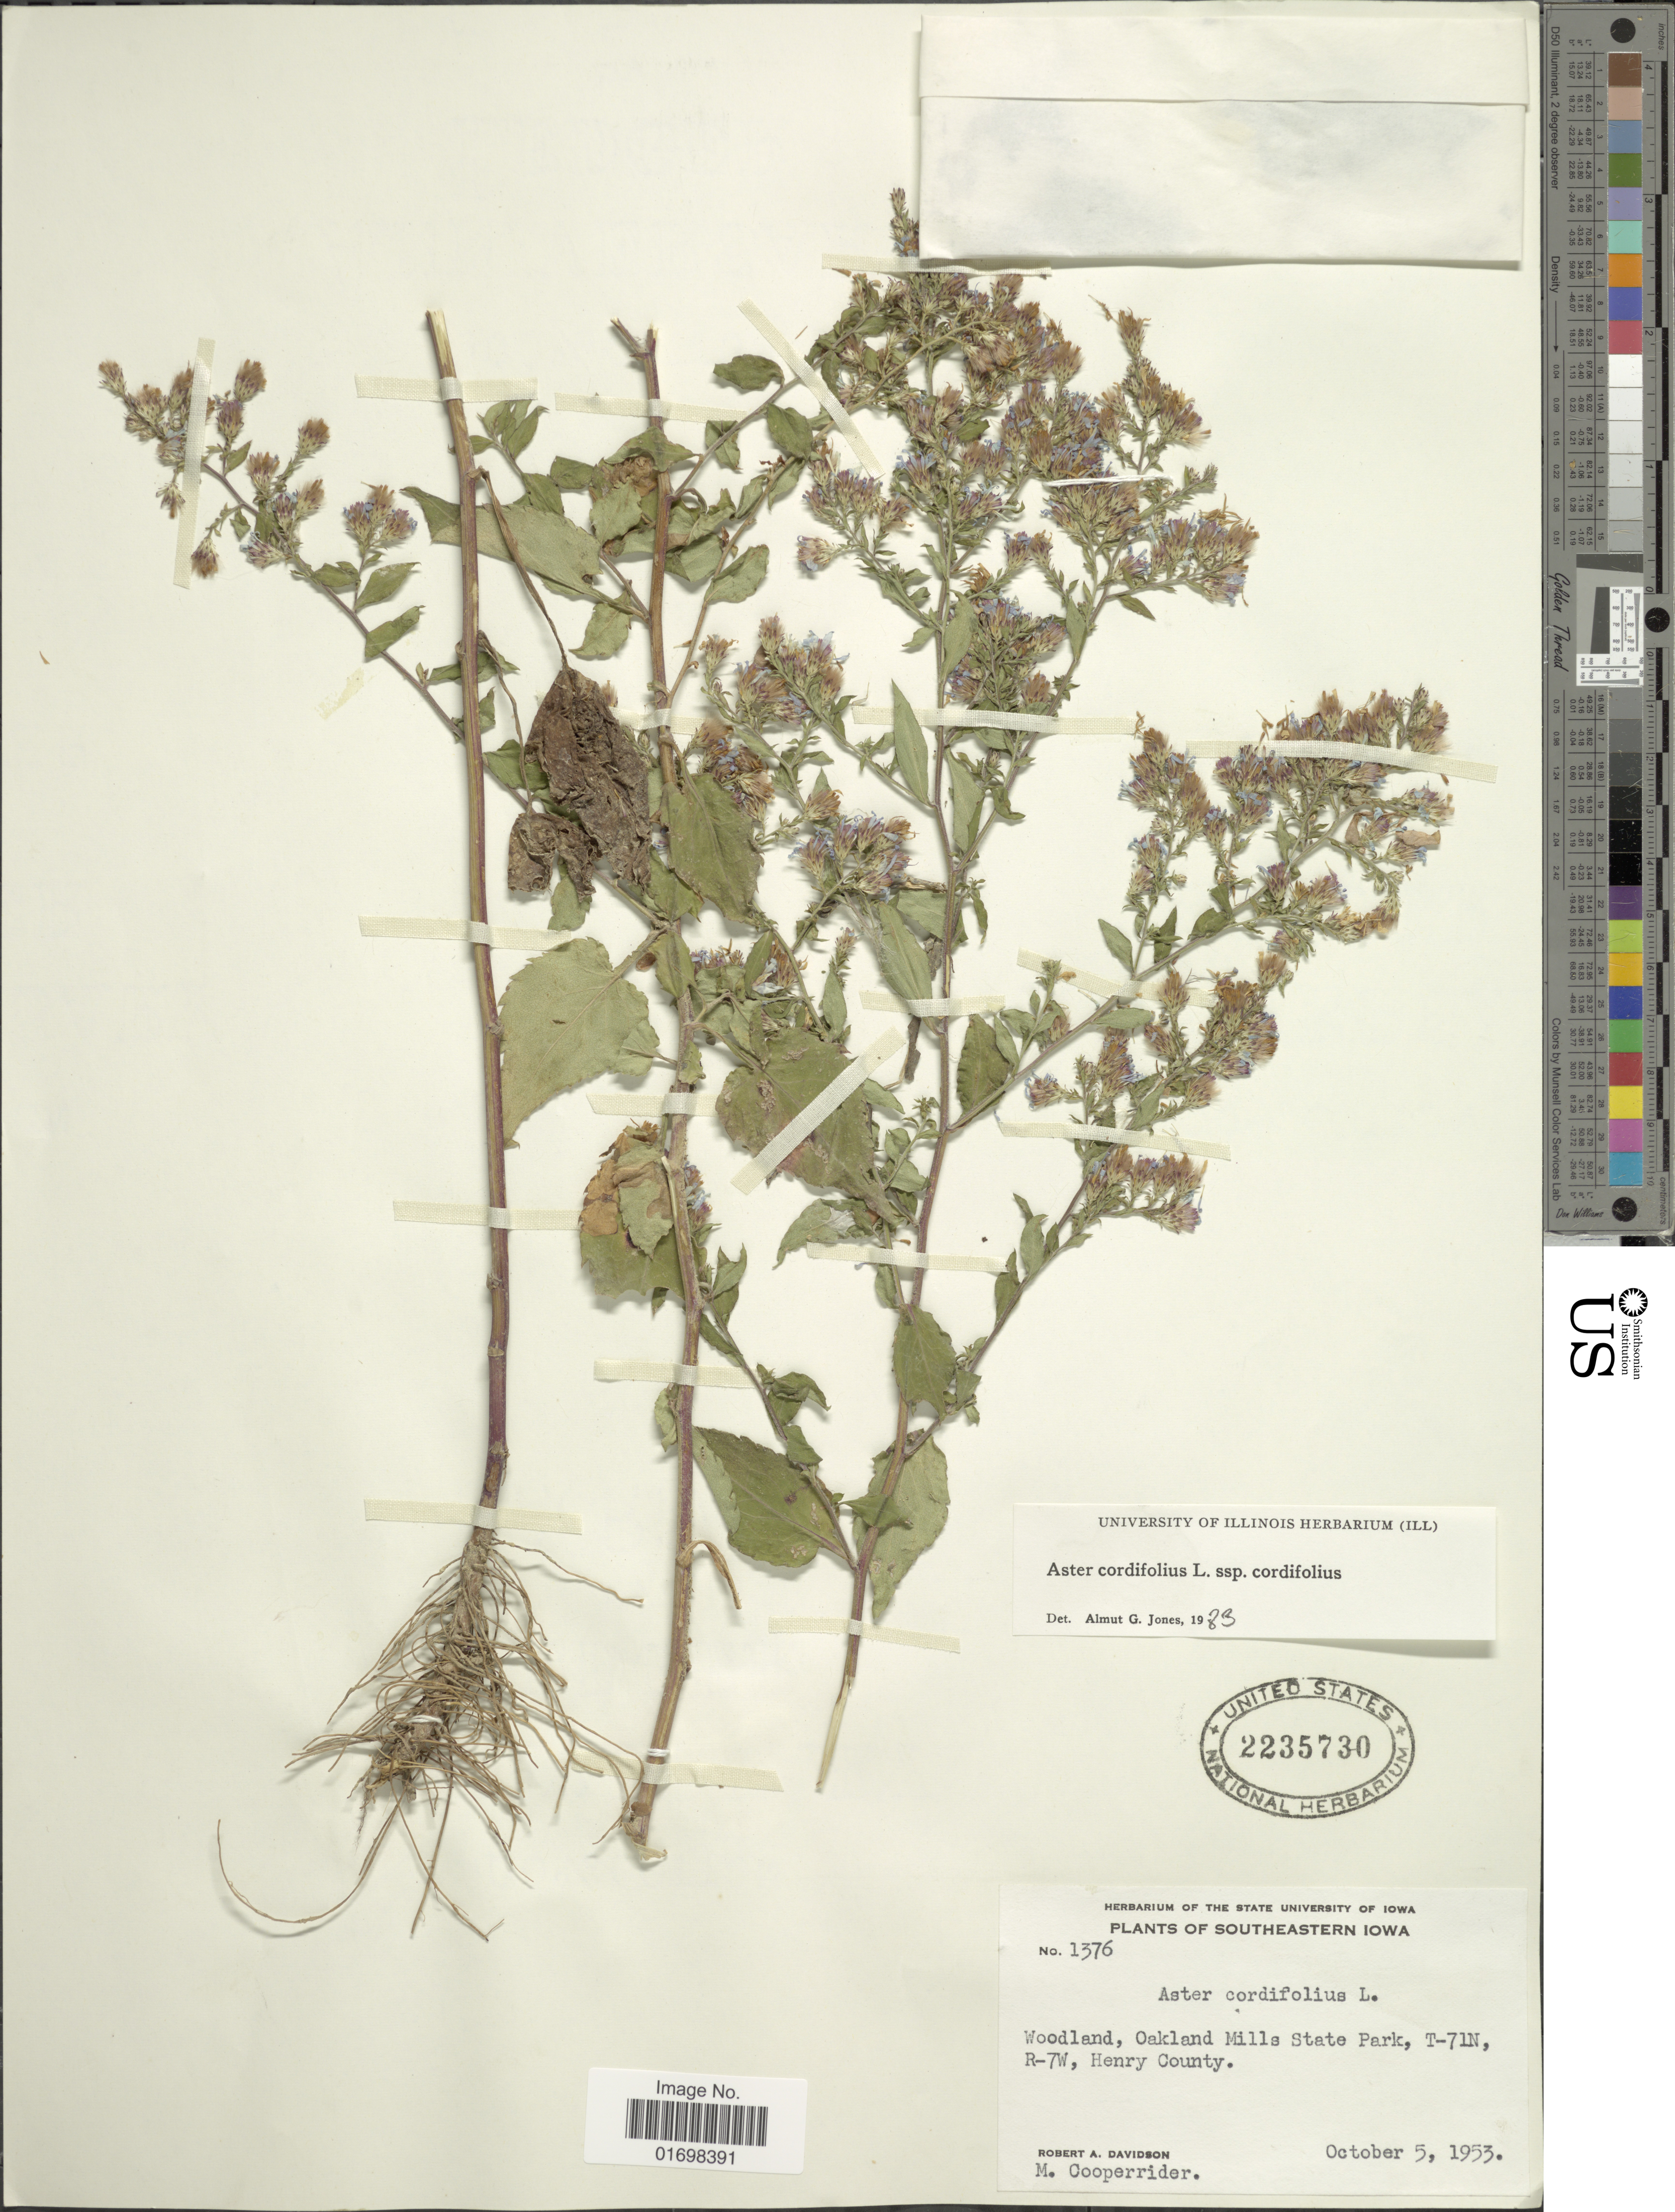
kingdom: Plantae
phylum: Tracheophyta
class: Magnoliopsida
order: Asterales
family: Asteraceae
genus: Symphyotrichum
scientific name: Symphyotrichum cordifolium var. cordifolium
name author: (L.) G.L. Nesom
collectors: R. A. Davidson & M. Cooperrider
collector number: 1376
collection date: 1953-10-05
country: United States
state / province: Iowa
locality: Southeastern Iowa. Woodland, Oakland Mills State Park, T-71N, R-tW, Henry County.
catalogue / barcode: US 2235730